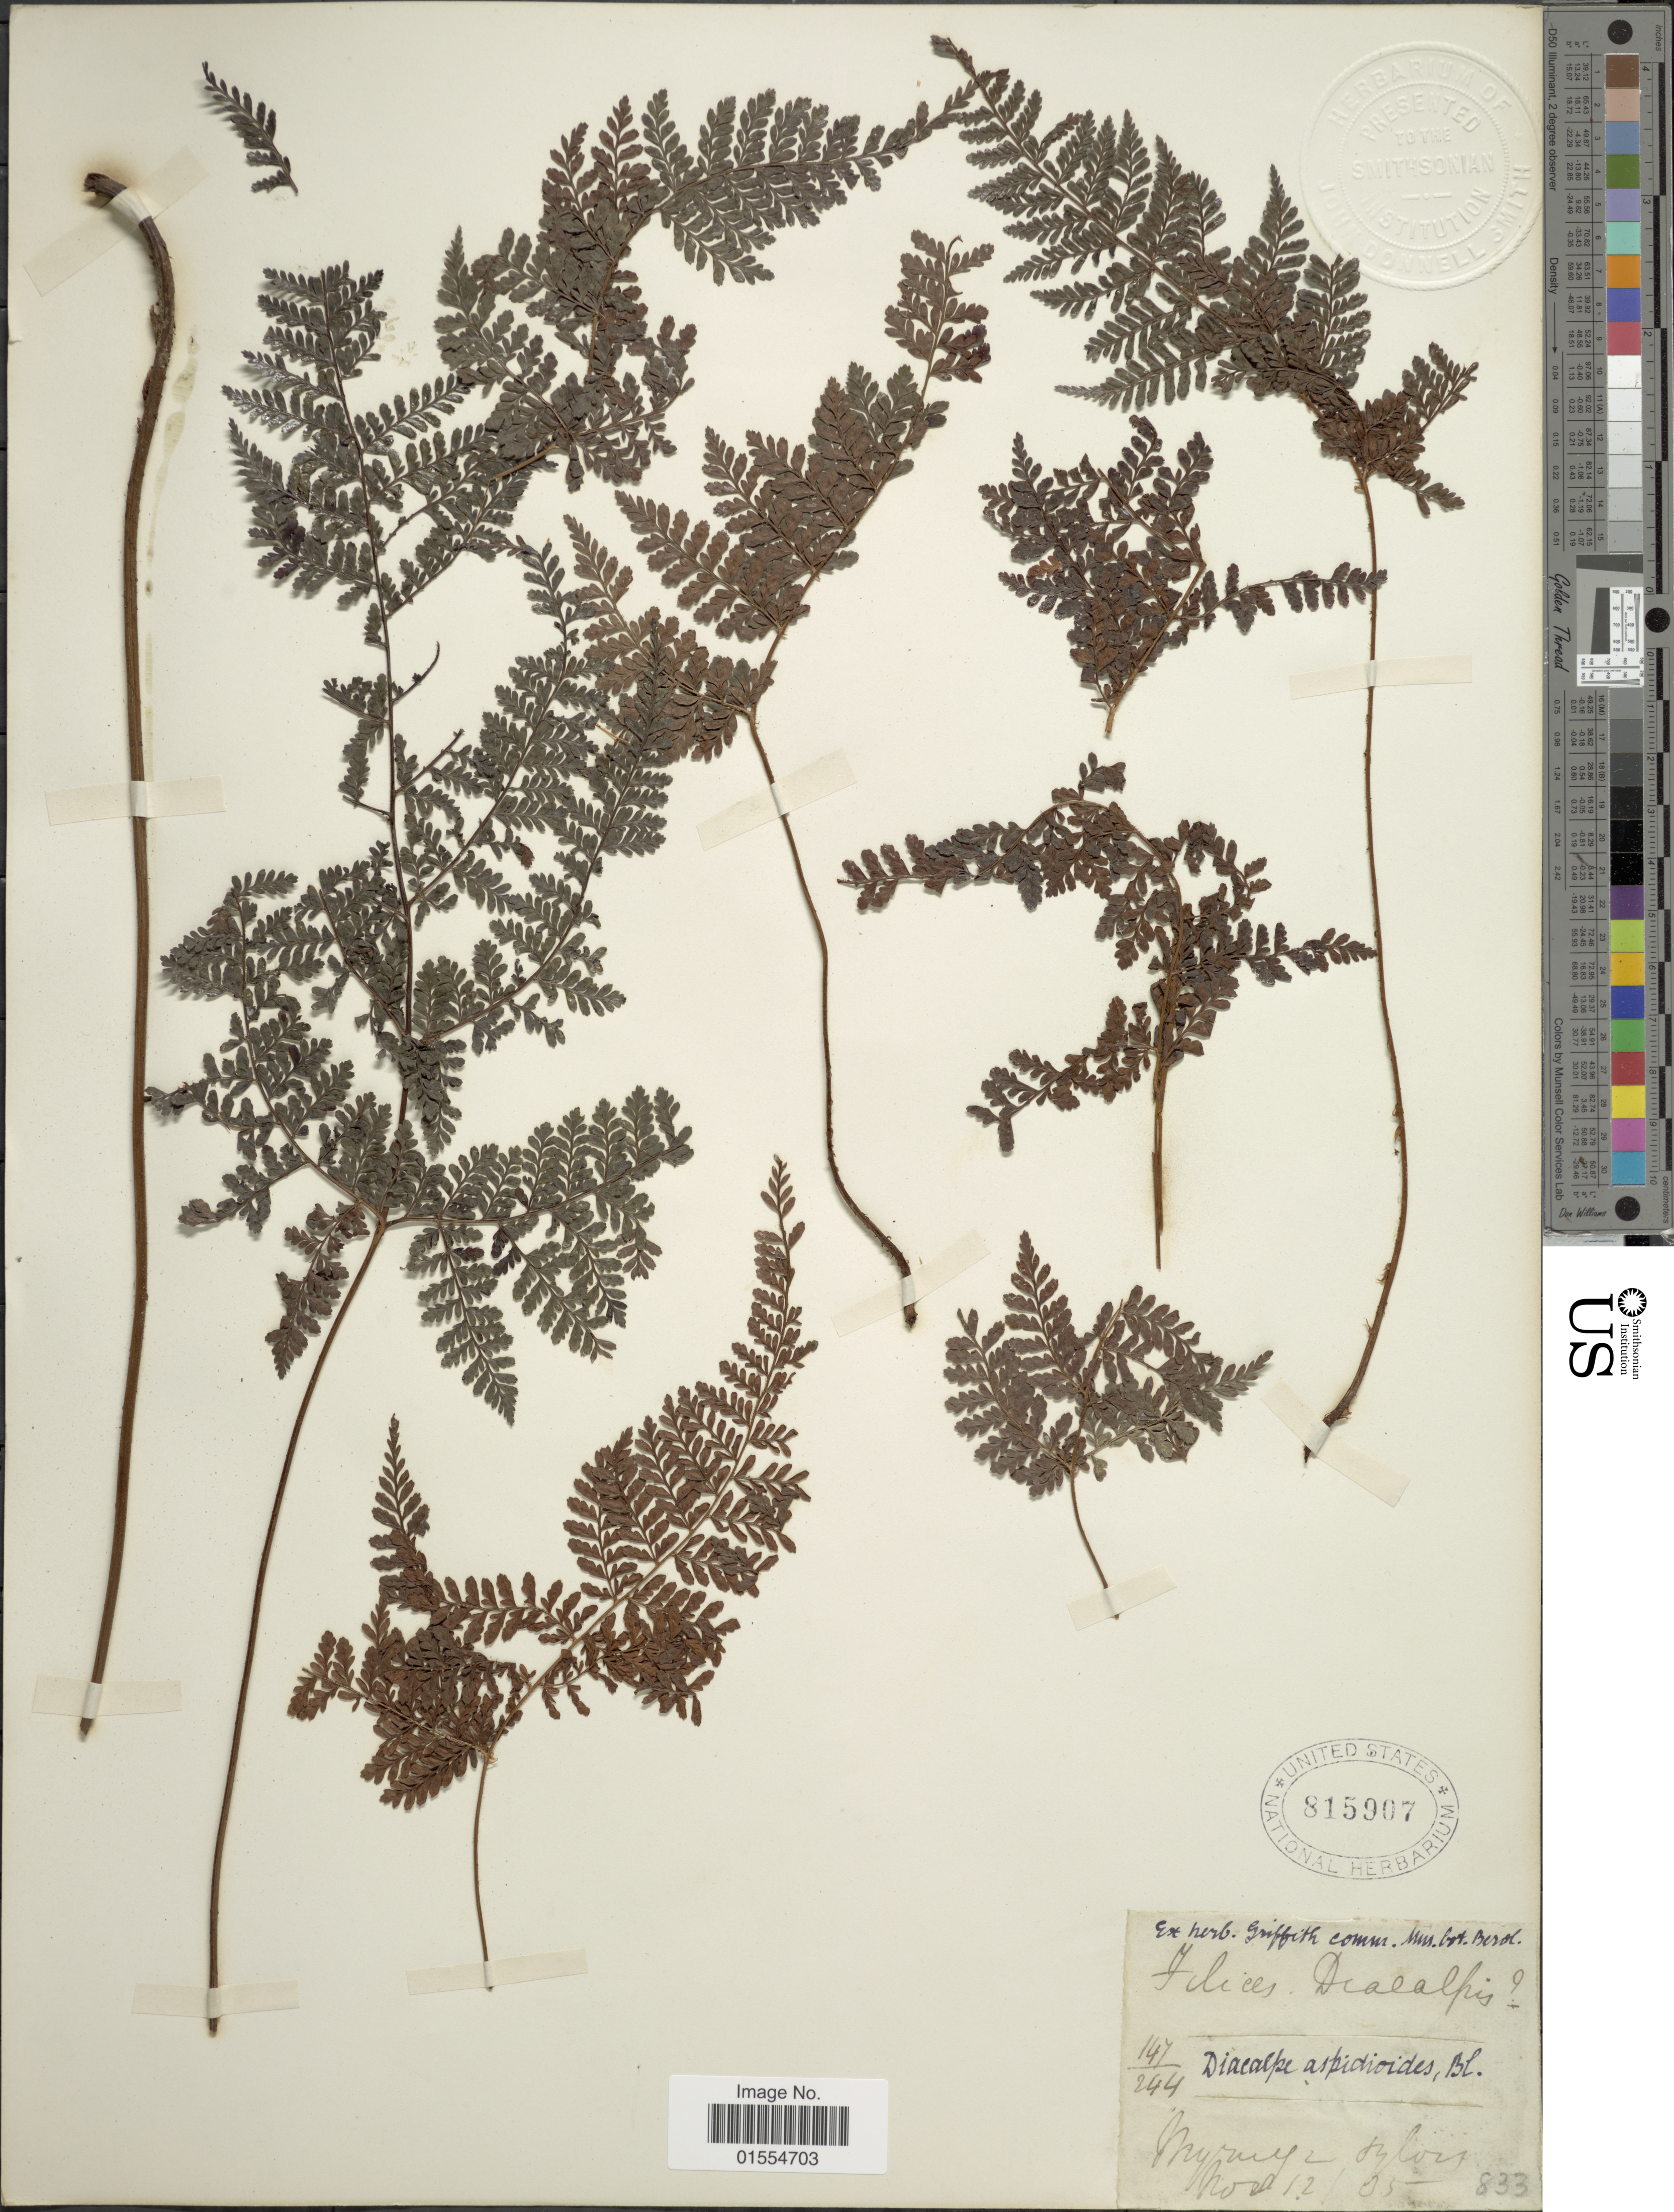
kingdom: Plantae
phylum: Tracheophyta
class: Polypodiopsida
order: Polypodiales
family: Dryopteridaceae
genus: Dryopteris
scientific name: Dryopteris pseudocaenopteris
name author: (Kunze) Li Bing Zhang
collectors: ex herb. Griffith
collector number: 147/244/833*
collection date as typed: Transcribed d/m/y: 12/11/35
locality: Myruy Jyloy [interpreted] [unsure placement]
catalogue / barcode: US 815907